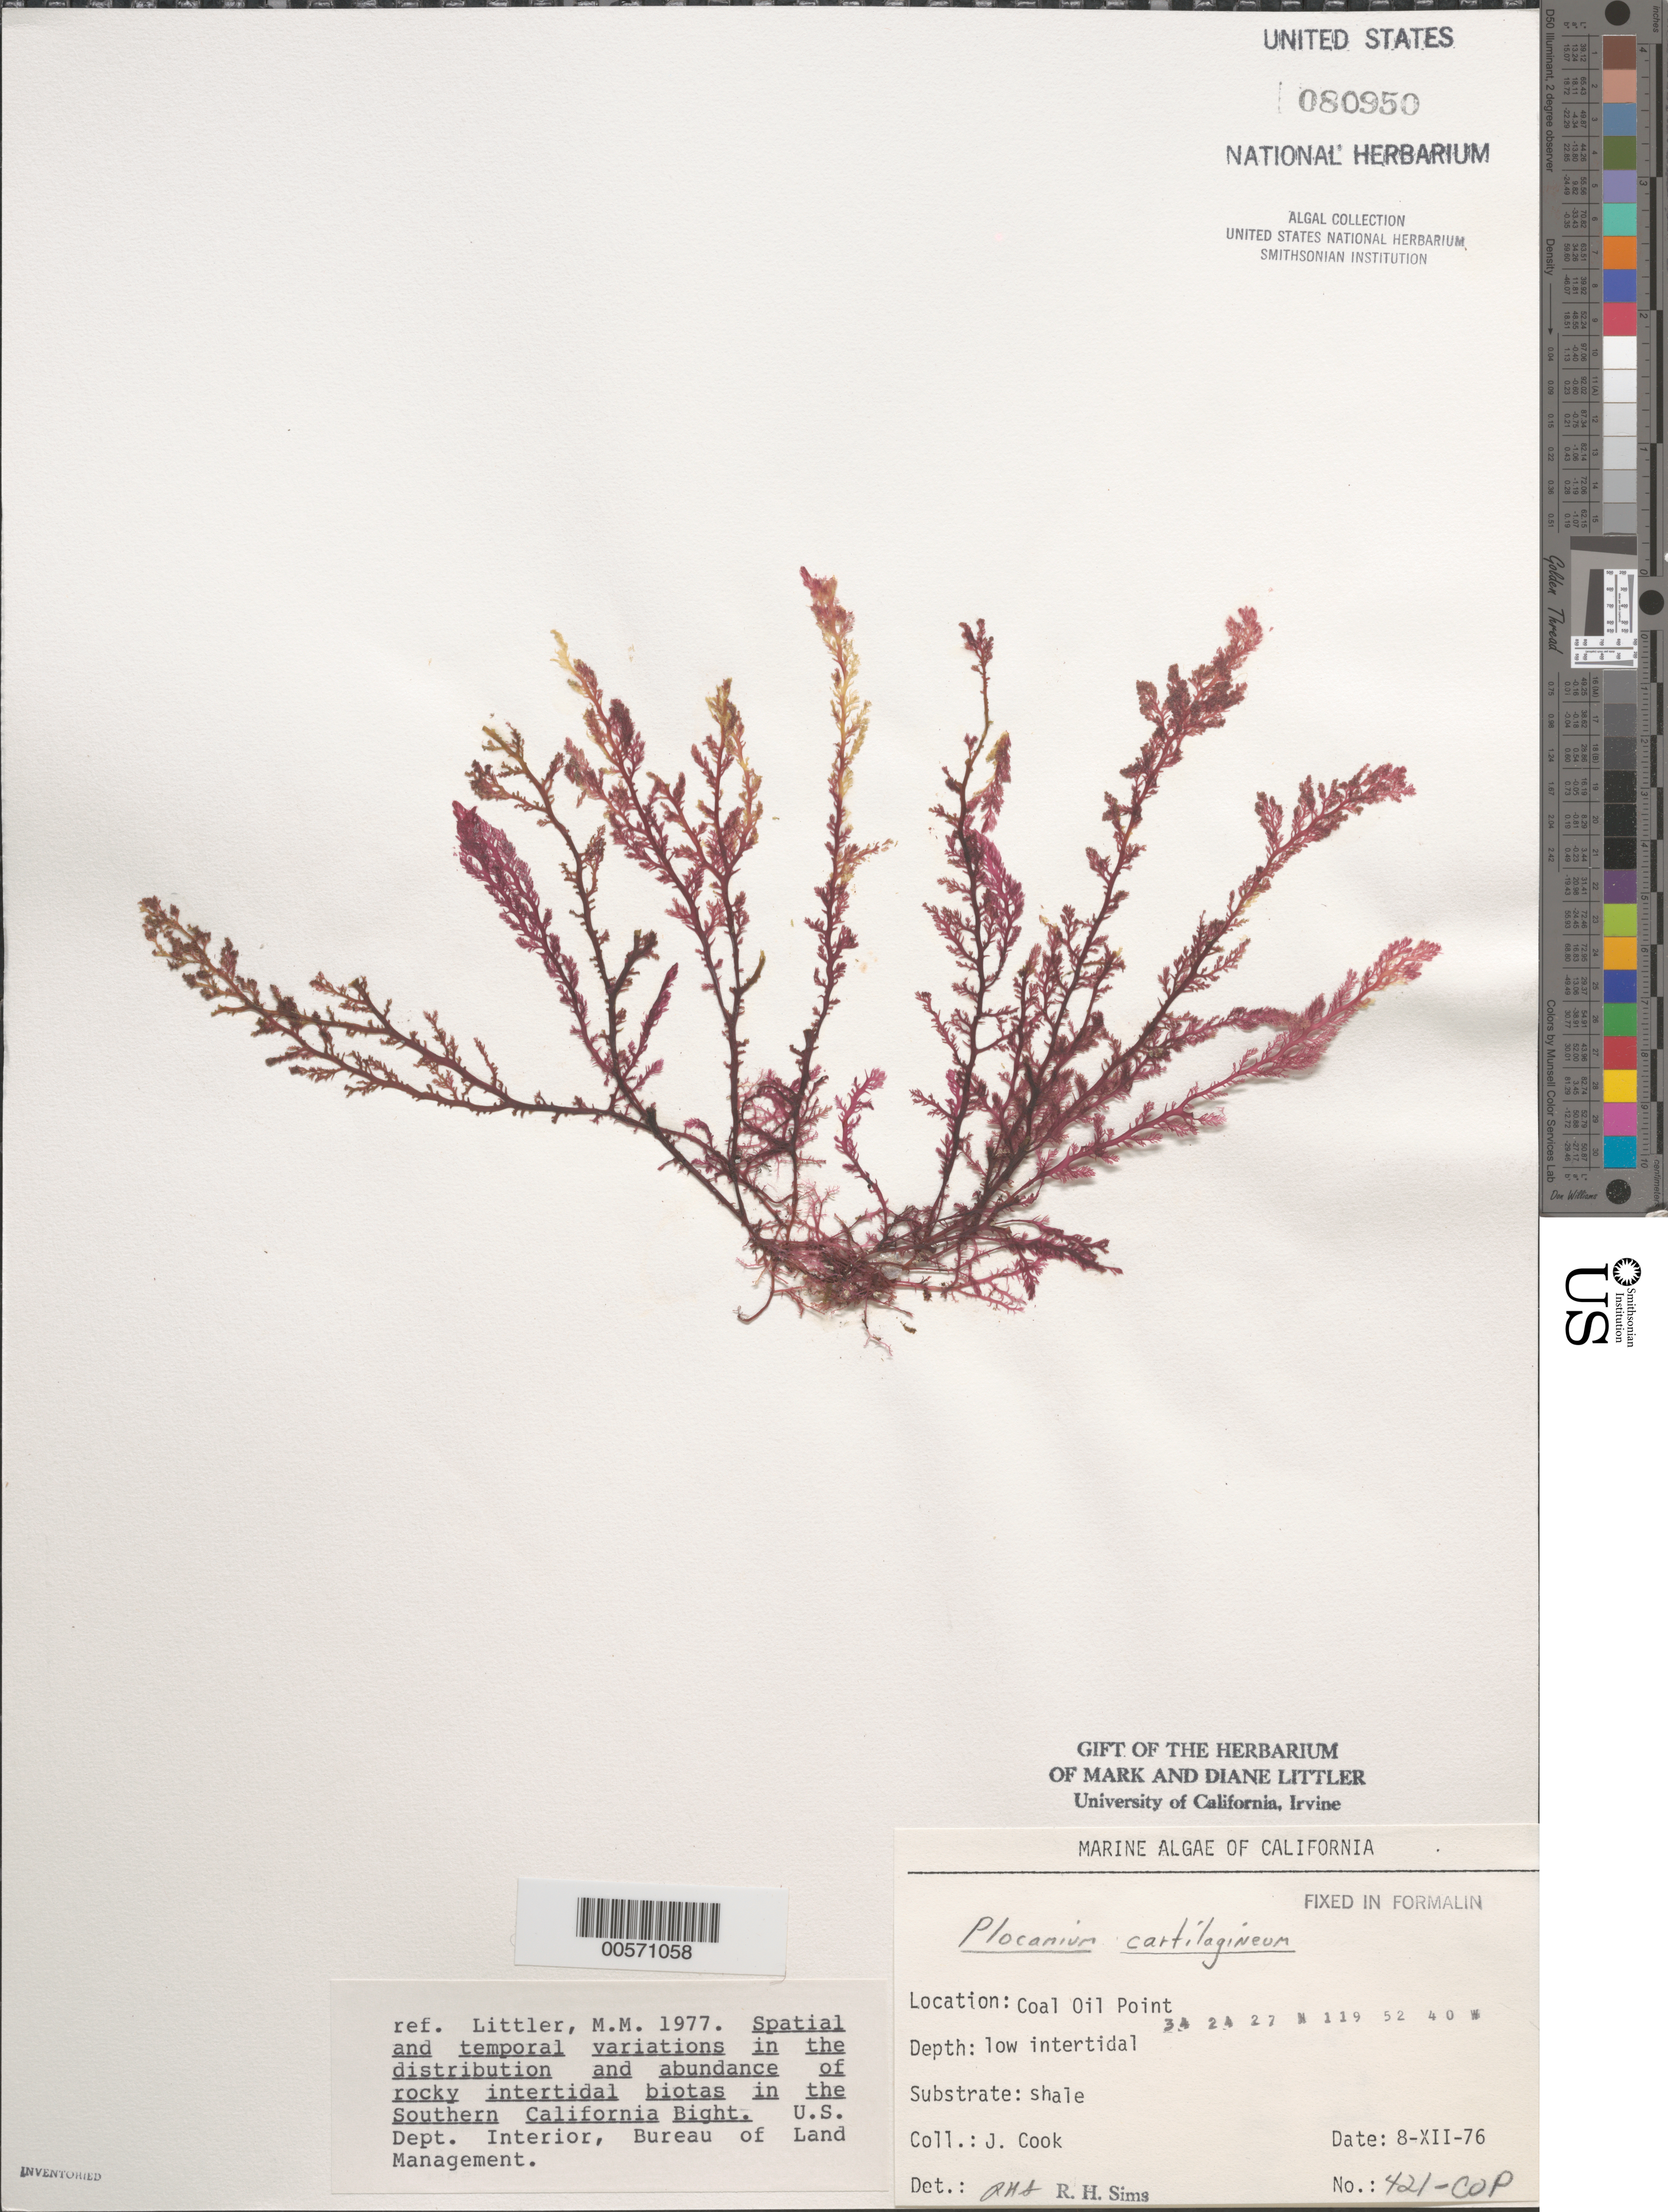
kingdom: Plantae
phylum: Rhodophyta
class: Florideophyceae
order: Plocamiales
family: Plocamiaceae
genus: Plocamium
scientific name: Plocamium cartilagineum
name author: (L.) P.S. Dixon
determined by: Sims, Robert H.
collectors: J. Cook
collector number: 421-cop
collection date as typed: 08 Dec 1976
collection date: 1976-12-08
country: United States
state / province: California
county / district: Santa Barbara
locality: Coal Oil Point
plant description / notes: BLM-SOCALBIGHT Rocky Intertidal Survey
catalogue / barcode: US 80950